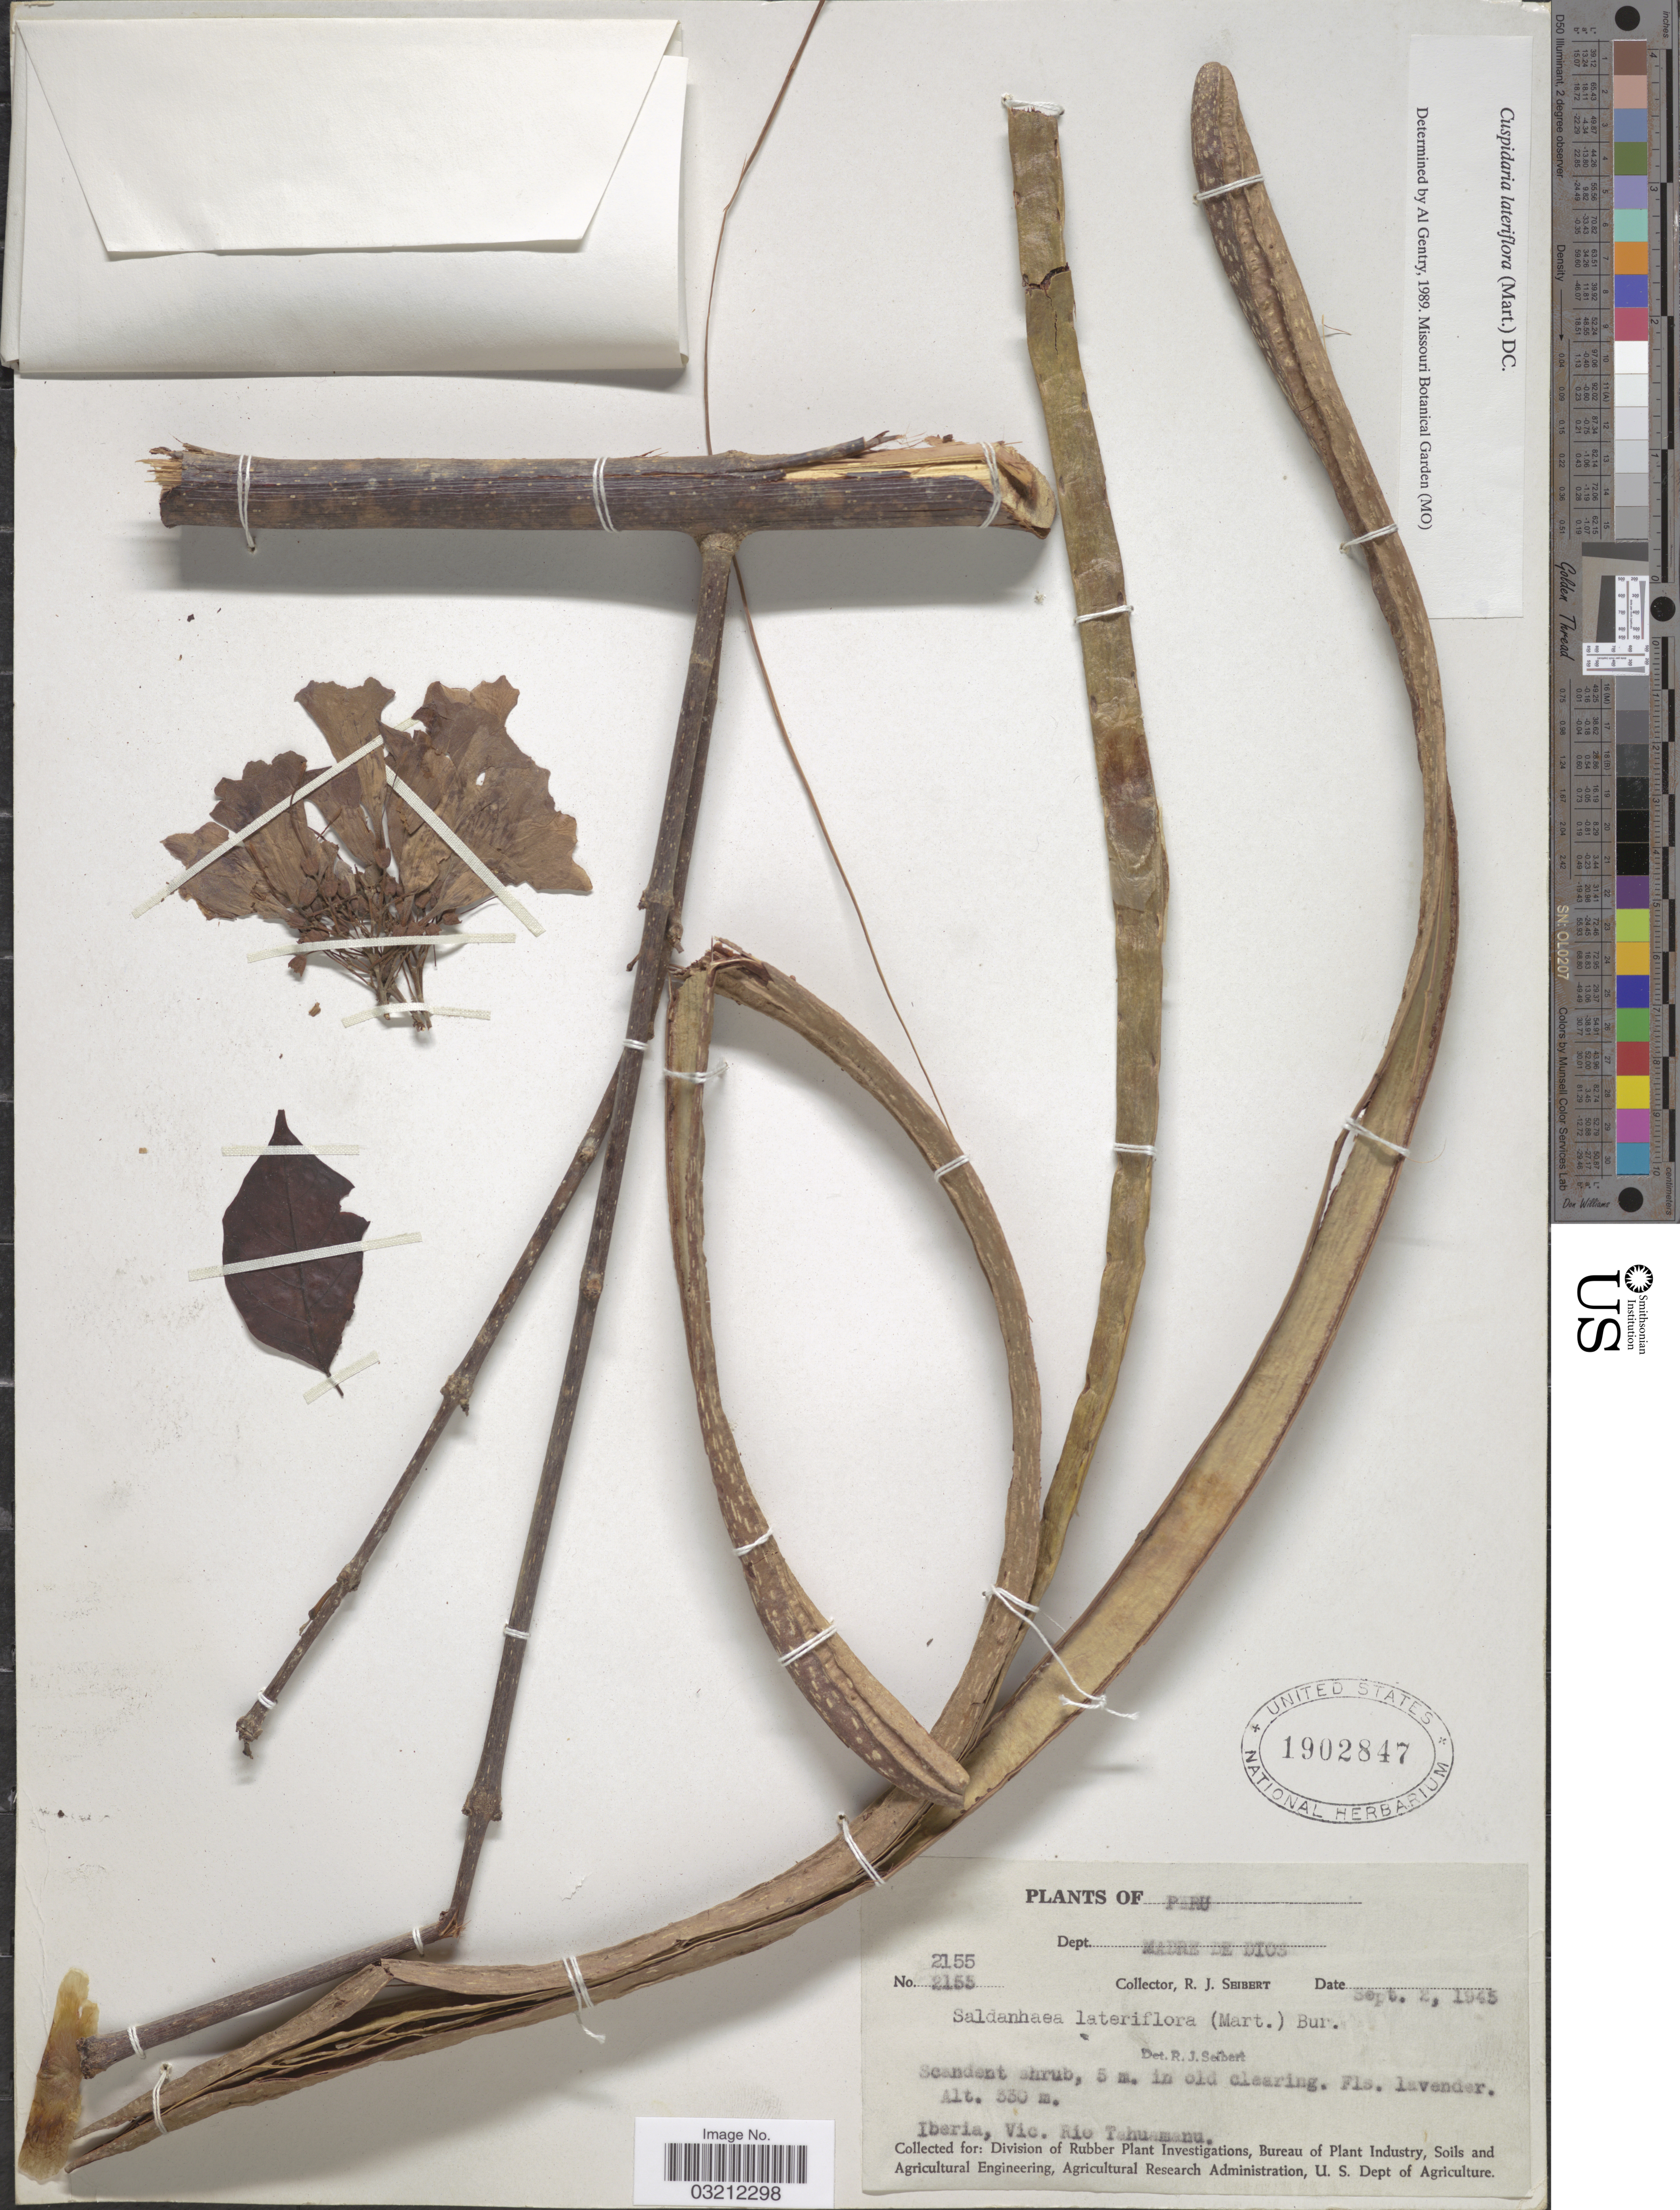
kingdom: Plantae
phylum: Tracheophyta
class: Magnoliopsida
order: Lamiales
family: Bignoniaceae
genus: Cuspidaria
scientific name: Cuspidaria lateriflora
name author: (Mart.) DC.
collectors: R. J. Seibert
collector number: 2155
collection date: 1945-09-02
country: Peru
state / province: Madre de Dios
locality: Dept. Madre de Dios. Iberia, Vic. Rio Tahuamanu.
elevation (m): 330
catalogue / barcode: US 1902847